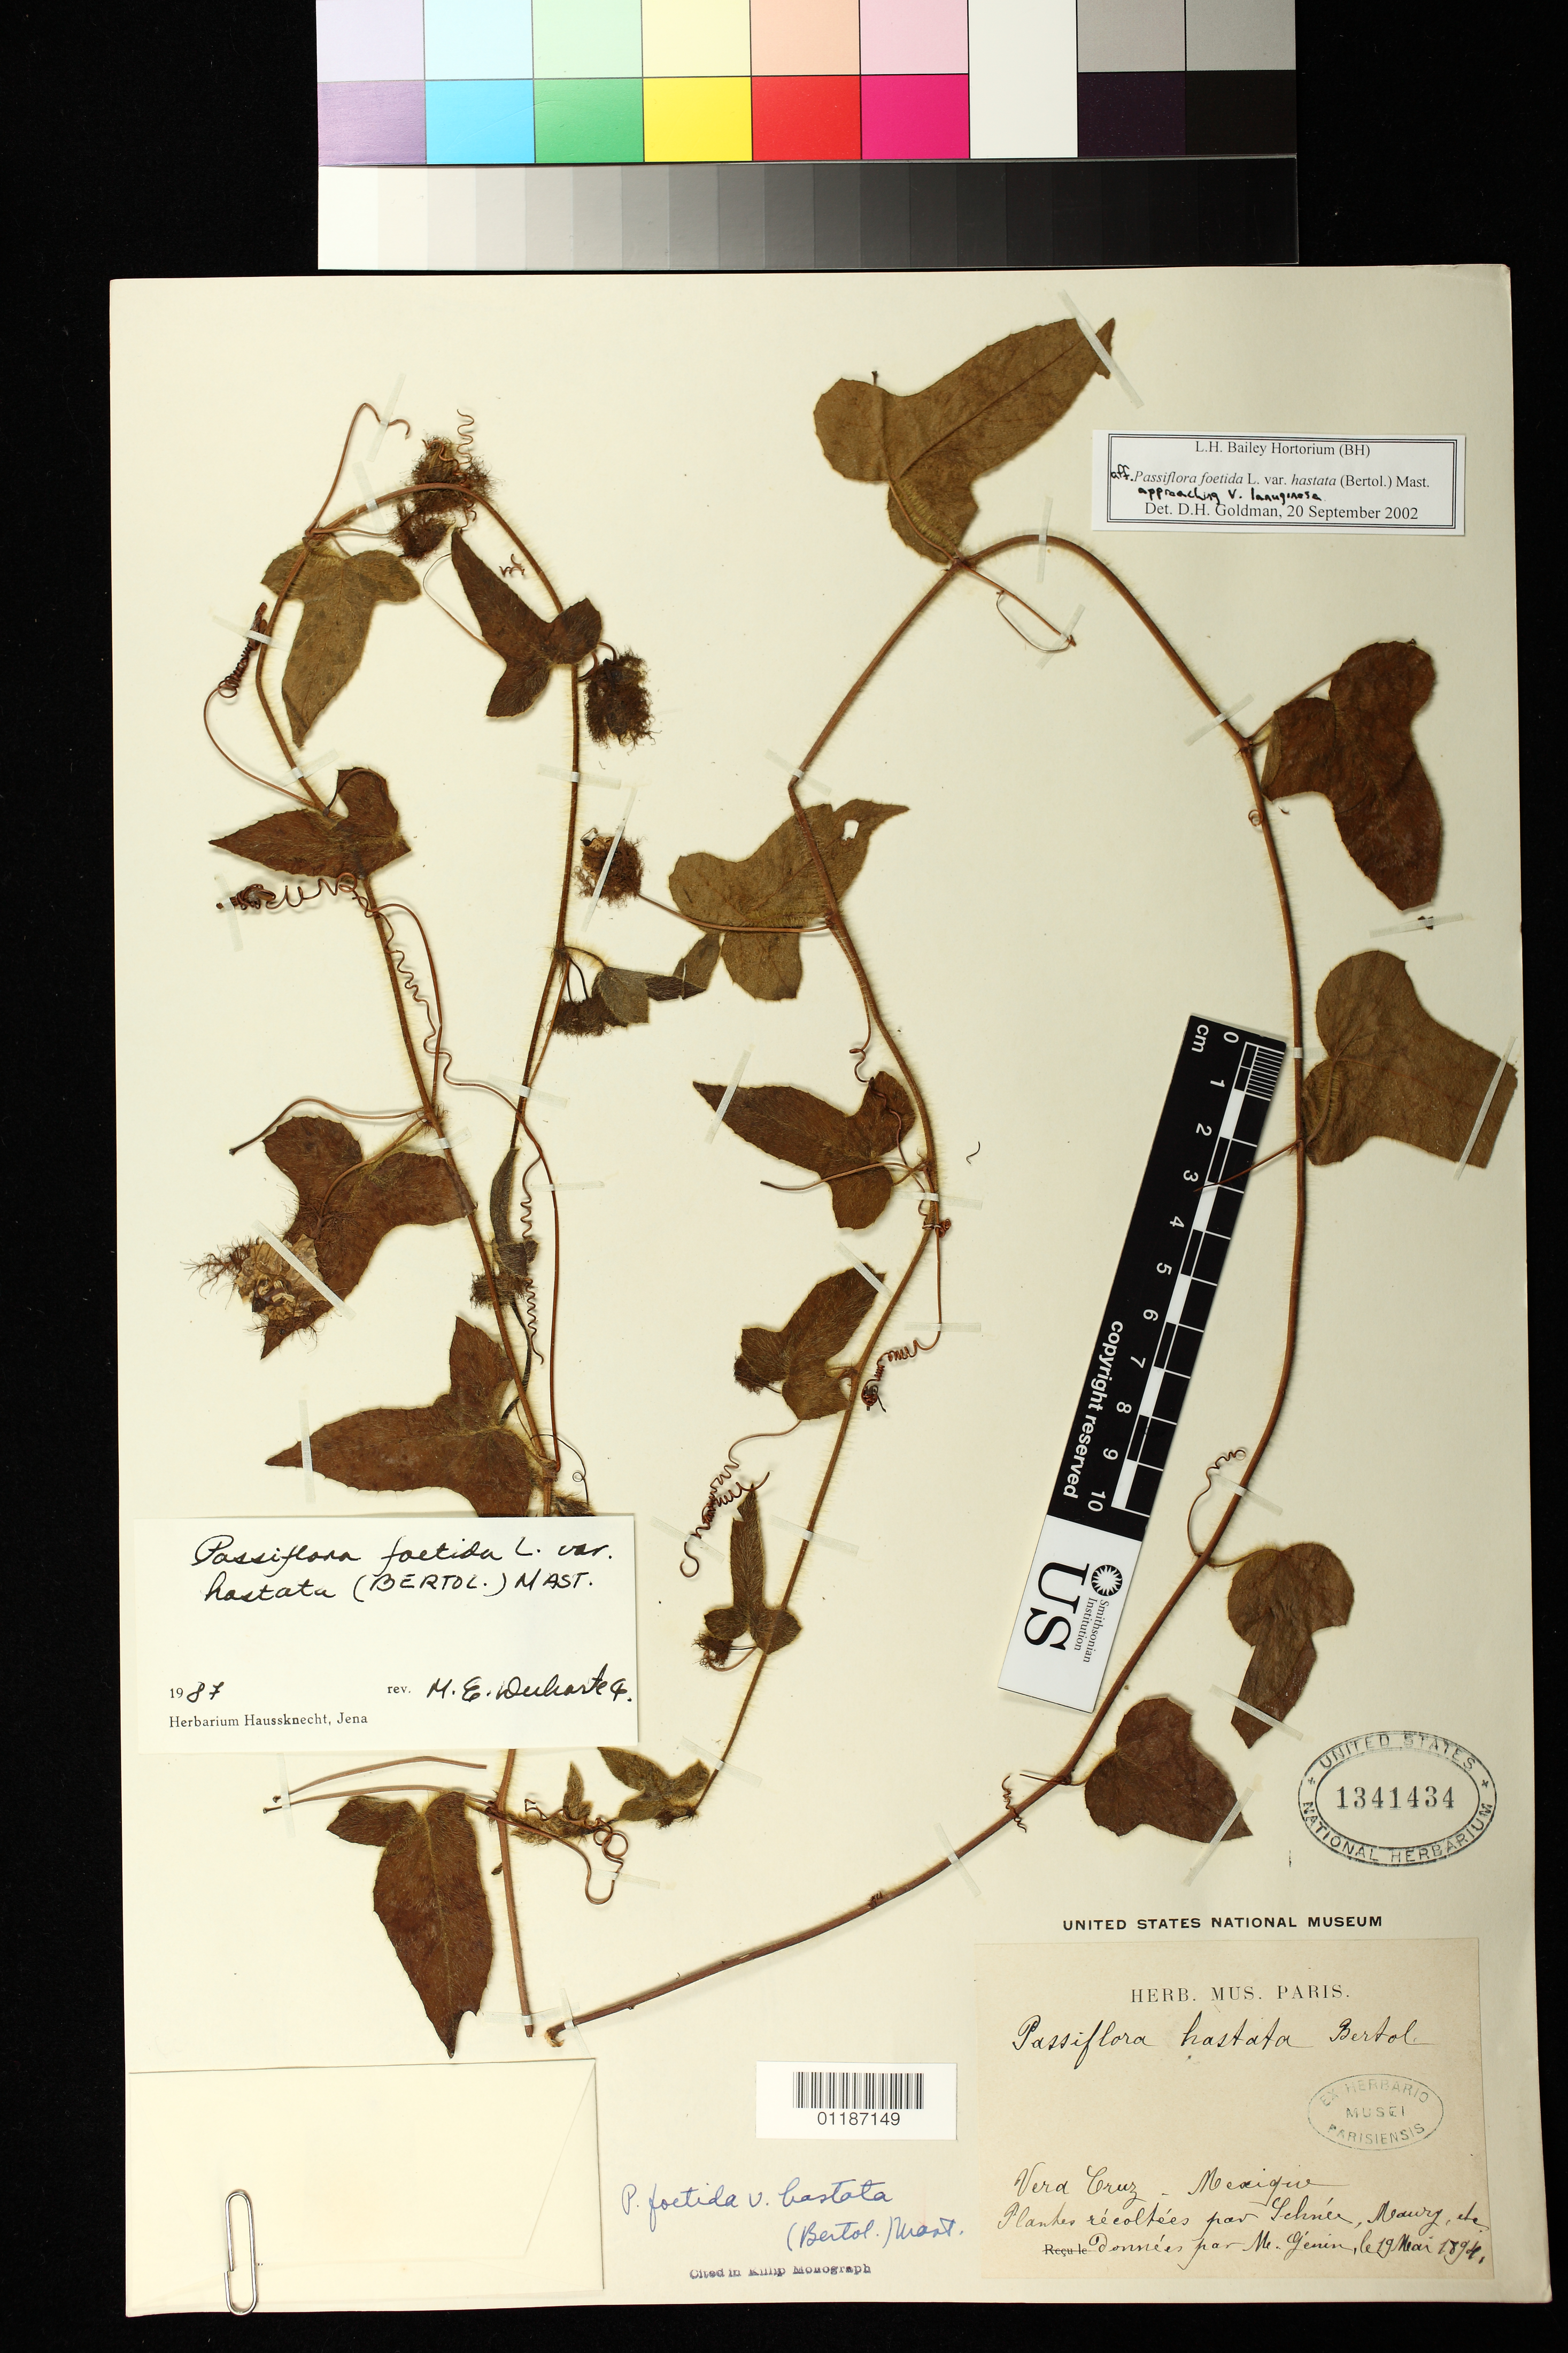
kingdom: Plantae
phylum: Tracheophyta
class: Magnoliopsida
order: Malpighiales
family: Passifloraceae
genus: Passiflora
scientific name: Passiflora foetida var. lanuginosa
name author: Killip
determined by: Svoboda, Harlan T., (NA), US Department of Agriculture (UNITED STATES)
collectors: M. Genin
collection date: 1894-05-19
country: Mexico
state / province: Veracruz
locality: Vera Cruz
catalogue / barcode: US 1341434